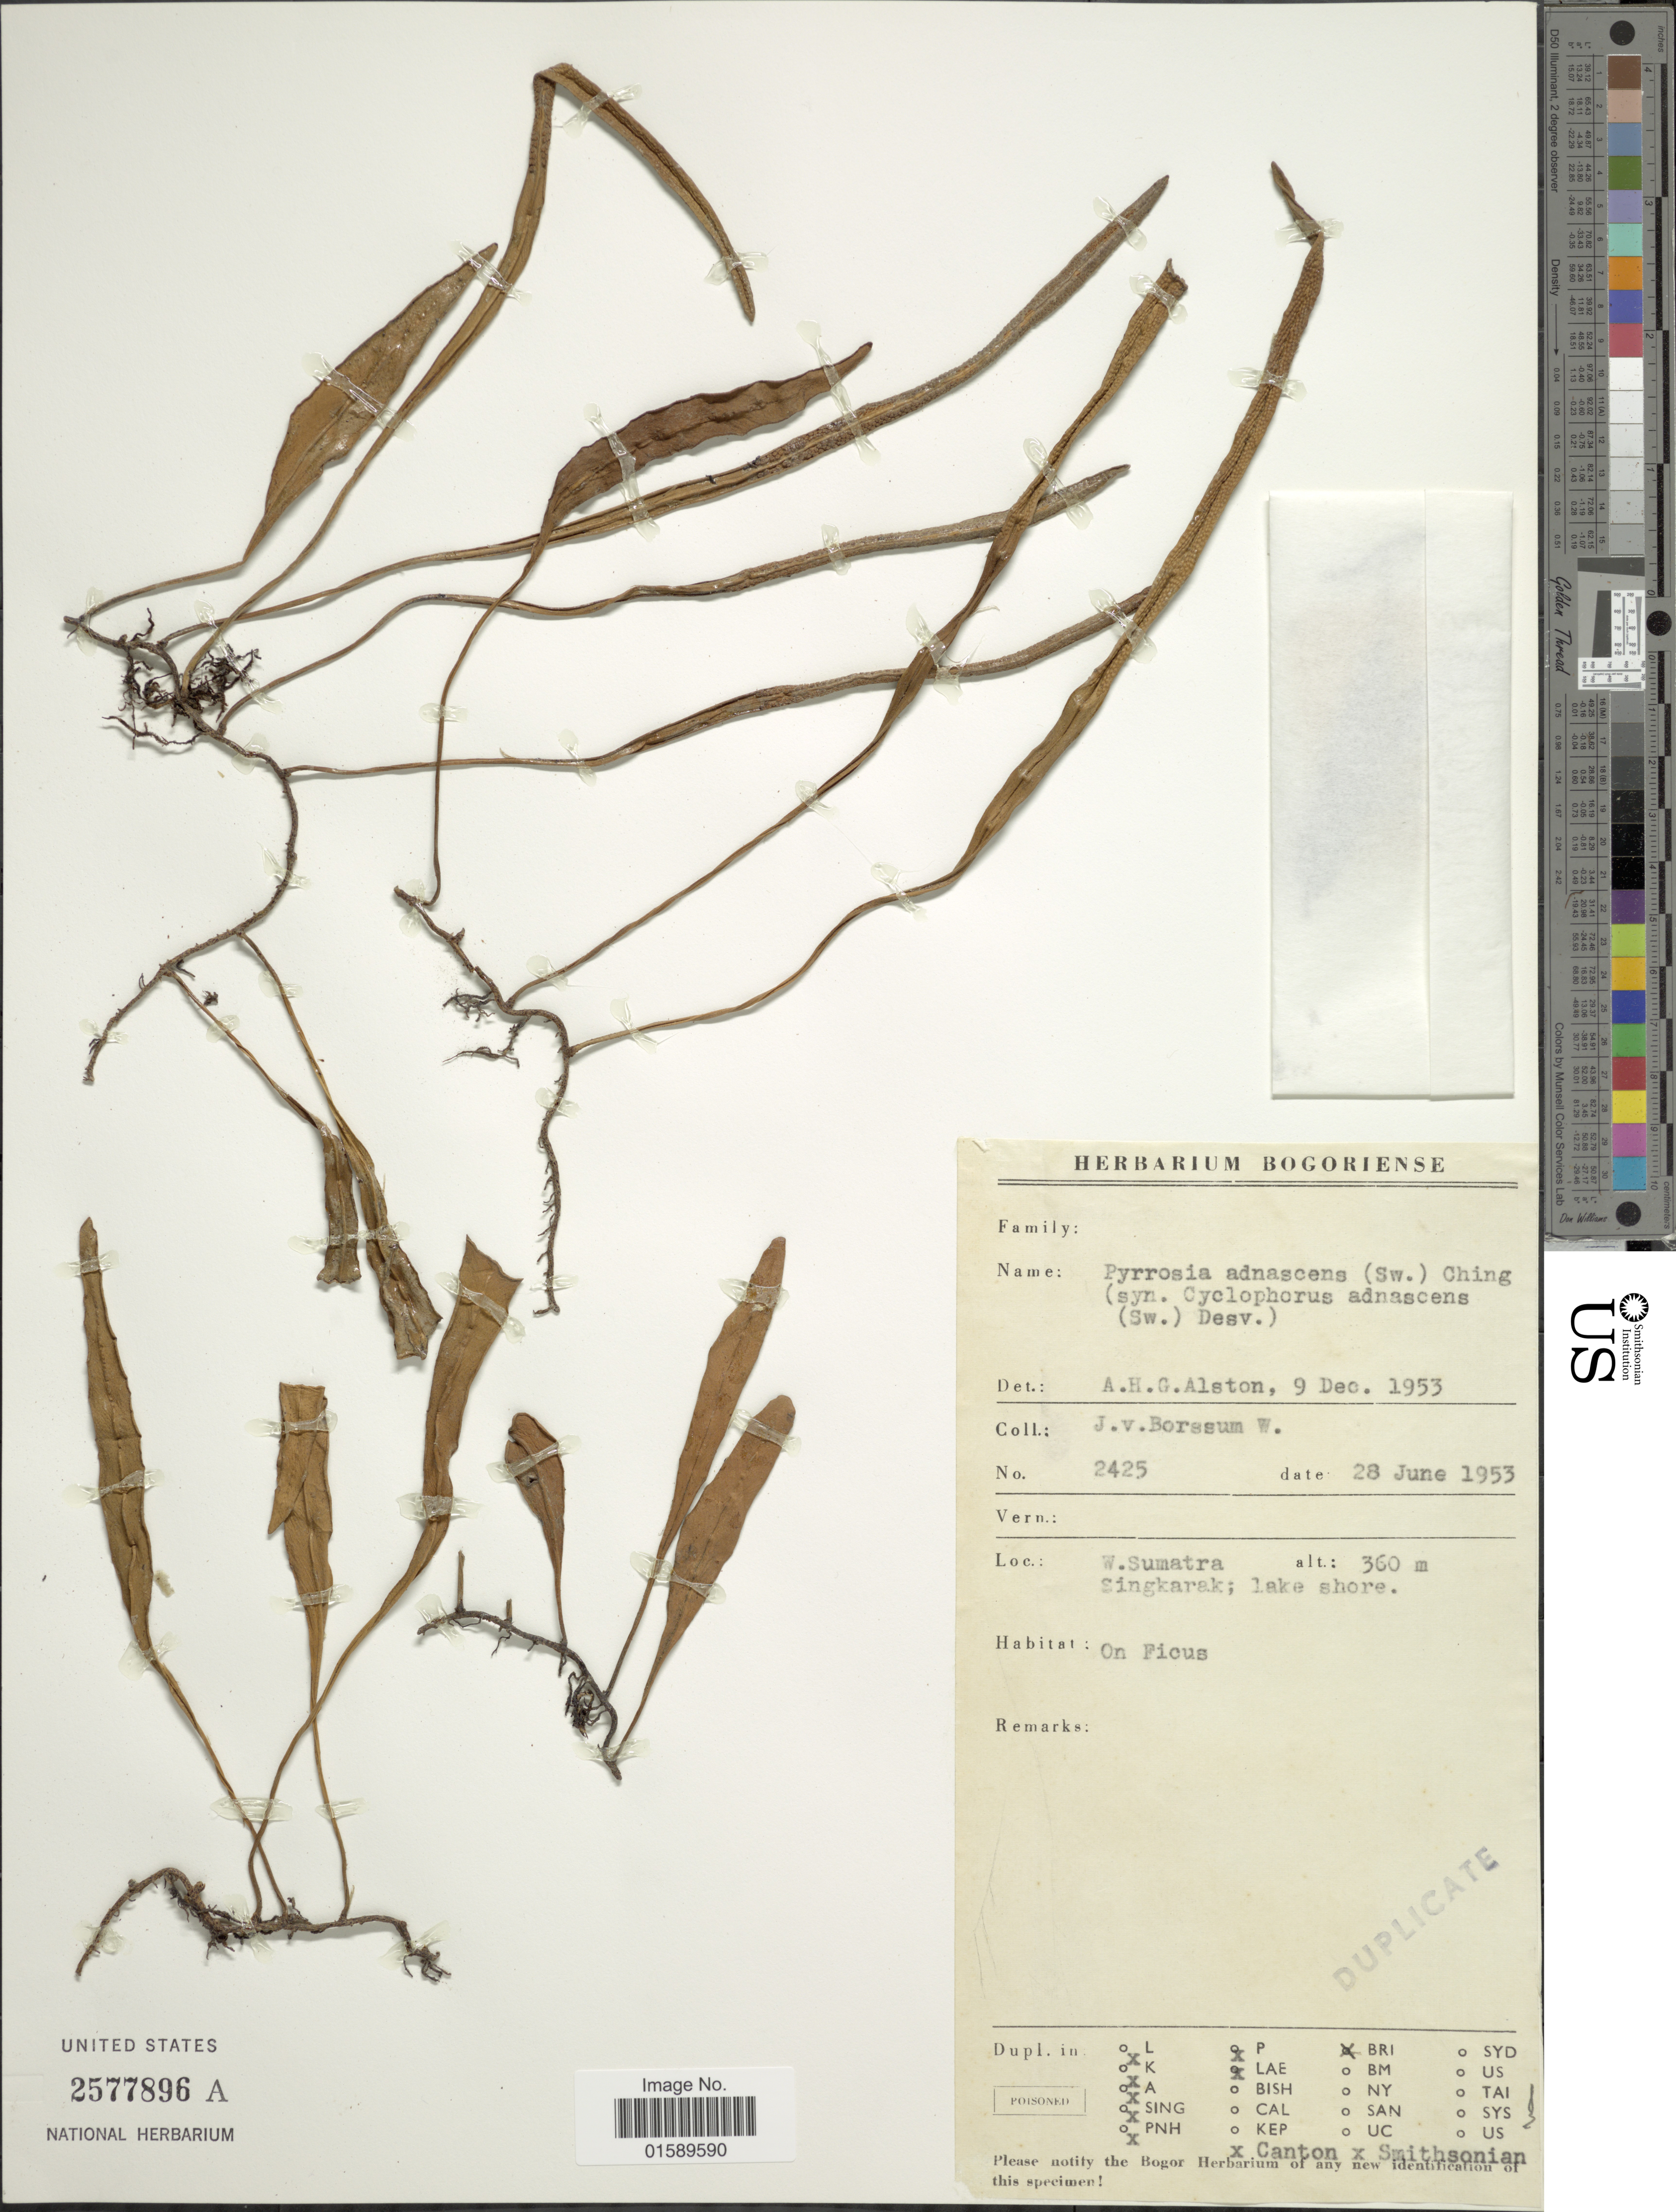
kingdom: Plantae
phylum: Tracheophyta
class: Polypodiopsida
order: Polypodiales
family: Polypodiaceae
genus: Pyrrosia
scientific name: Pyrrosia lanceolata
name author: (L.) Farw.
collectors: J. Borssum Waalkes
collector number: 2425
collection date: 1953-06-28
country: Indonesia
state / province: Sumatra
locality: W. Sumatra, Singkarak; lake shore.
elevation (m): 360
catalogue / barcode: US 2577896A